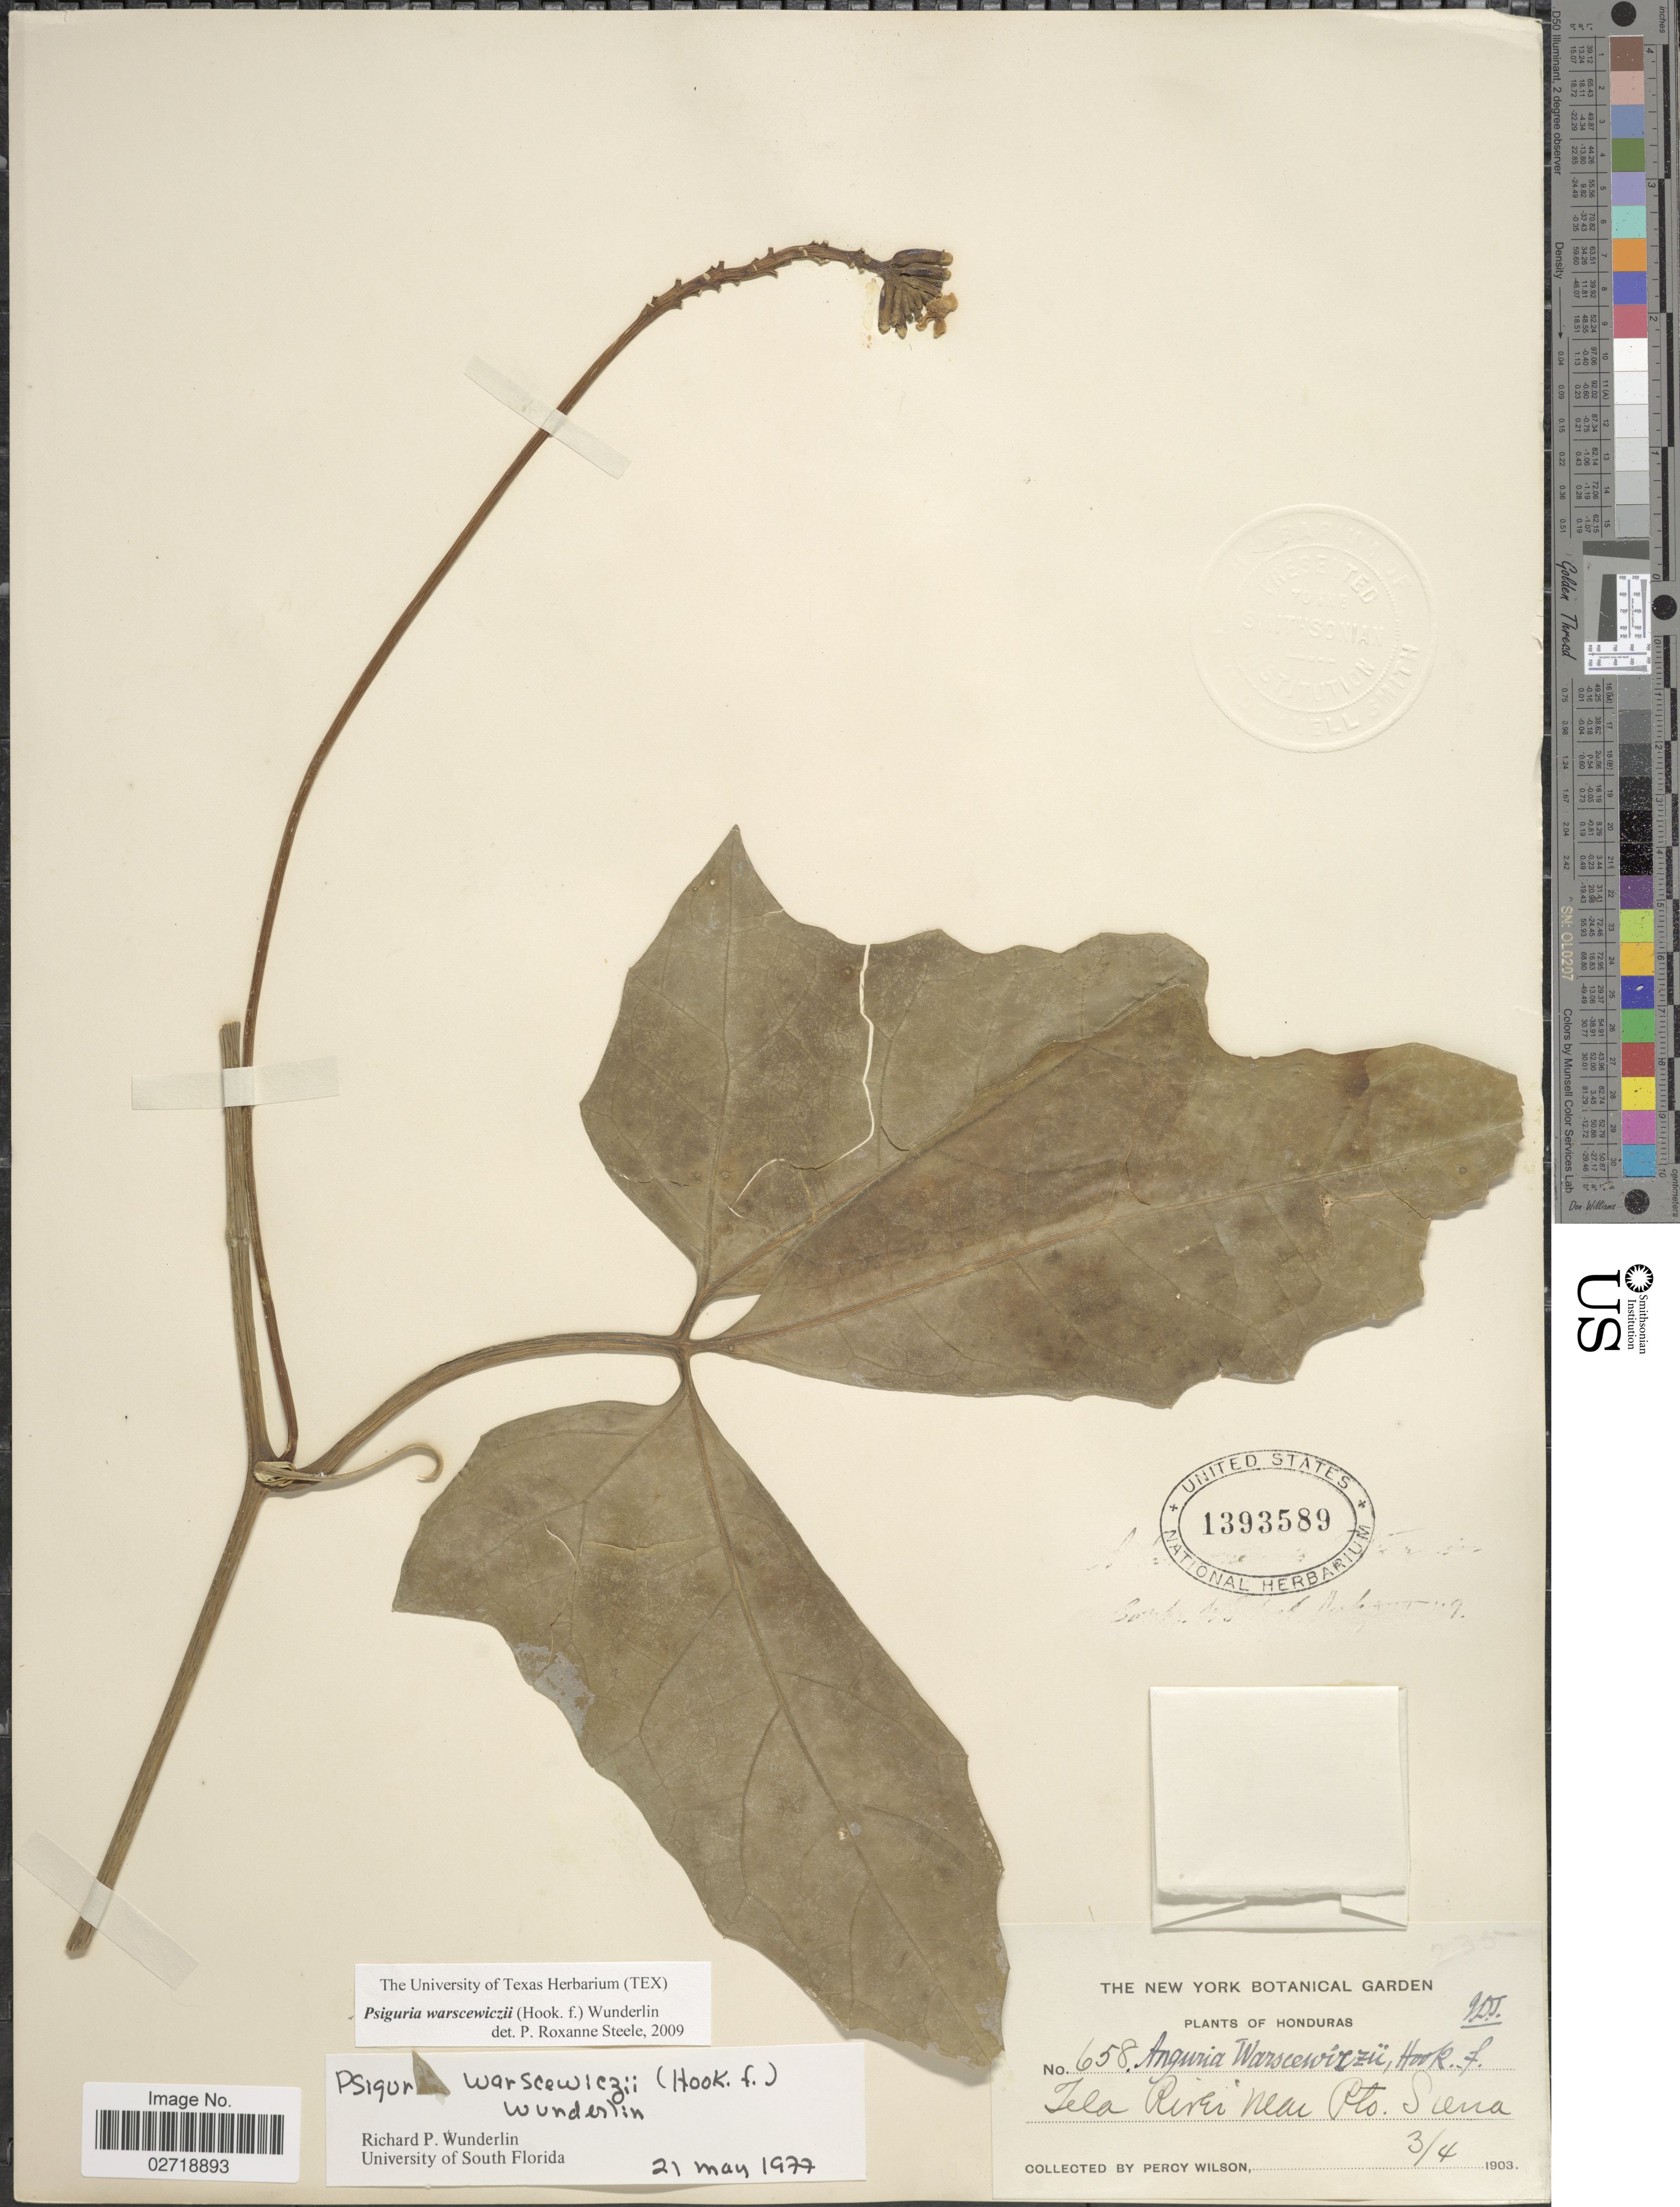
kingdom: Plantae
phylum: Tracheophyta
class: Magnoliopsida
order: Cucurbitales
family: Cucurbitaceae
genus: Psiguria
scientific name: Psiguria warscewiczii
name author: (Hook. f.) Wunderlin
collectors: P. Wilson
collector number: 658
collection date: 1903-04-03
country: Honduras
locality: Tela River near Pto. Sierra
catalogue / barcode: US 1393589